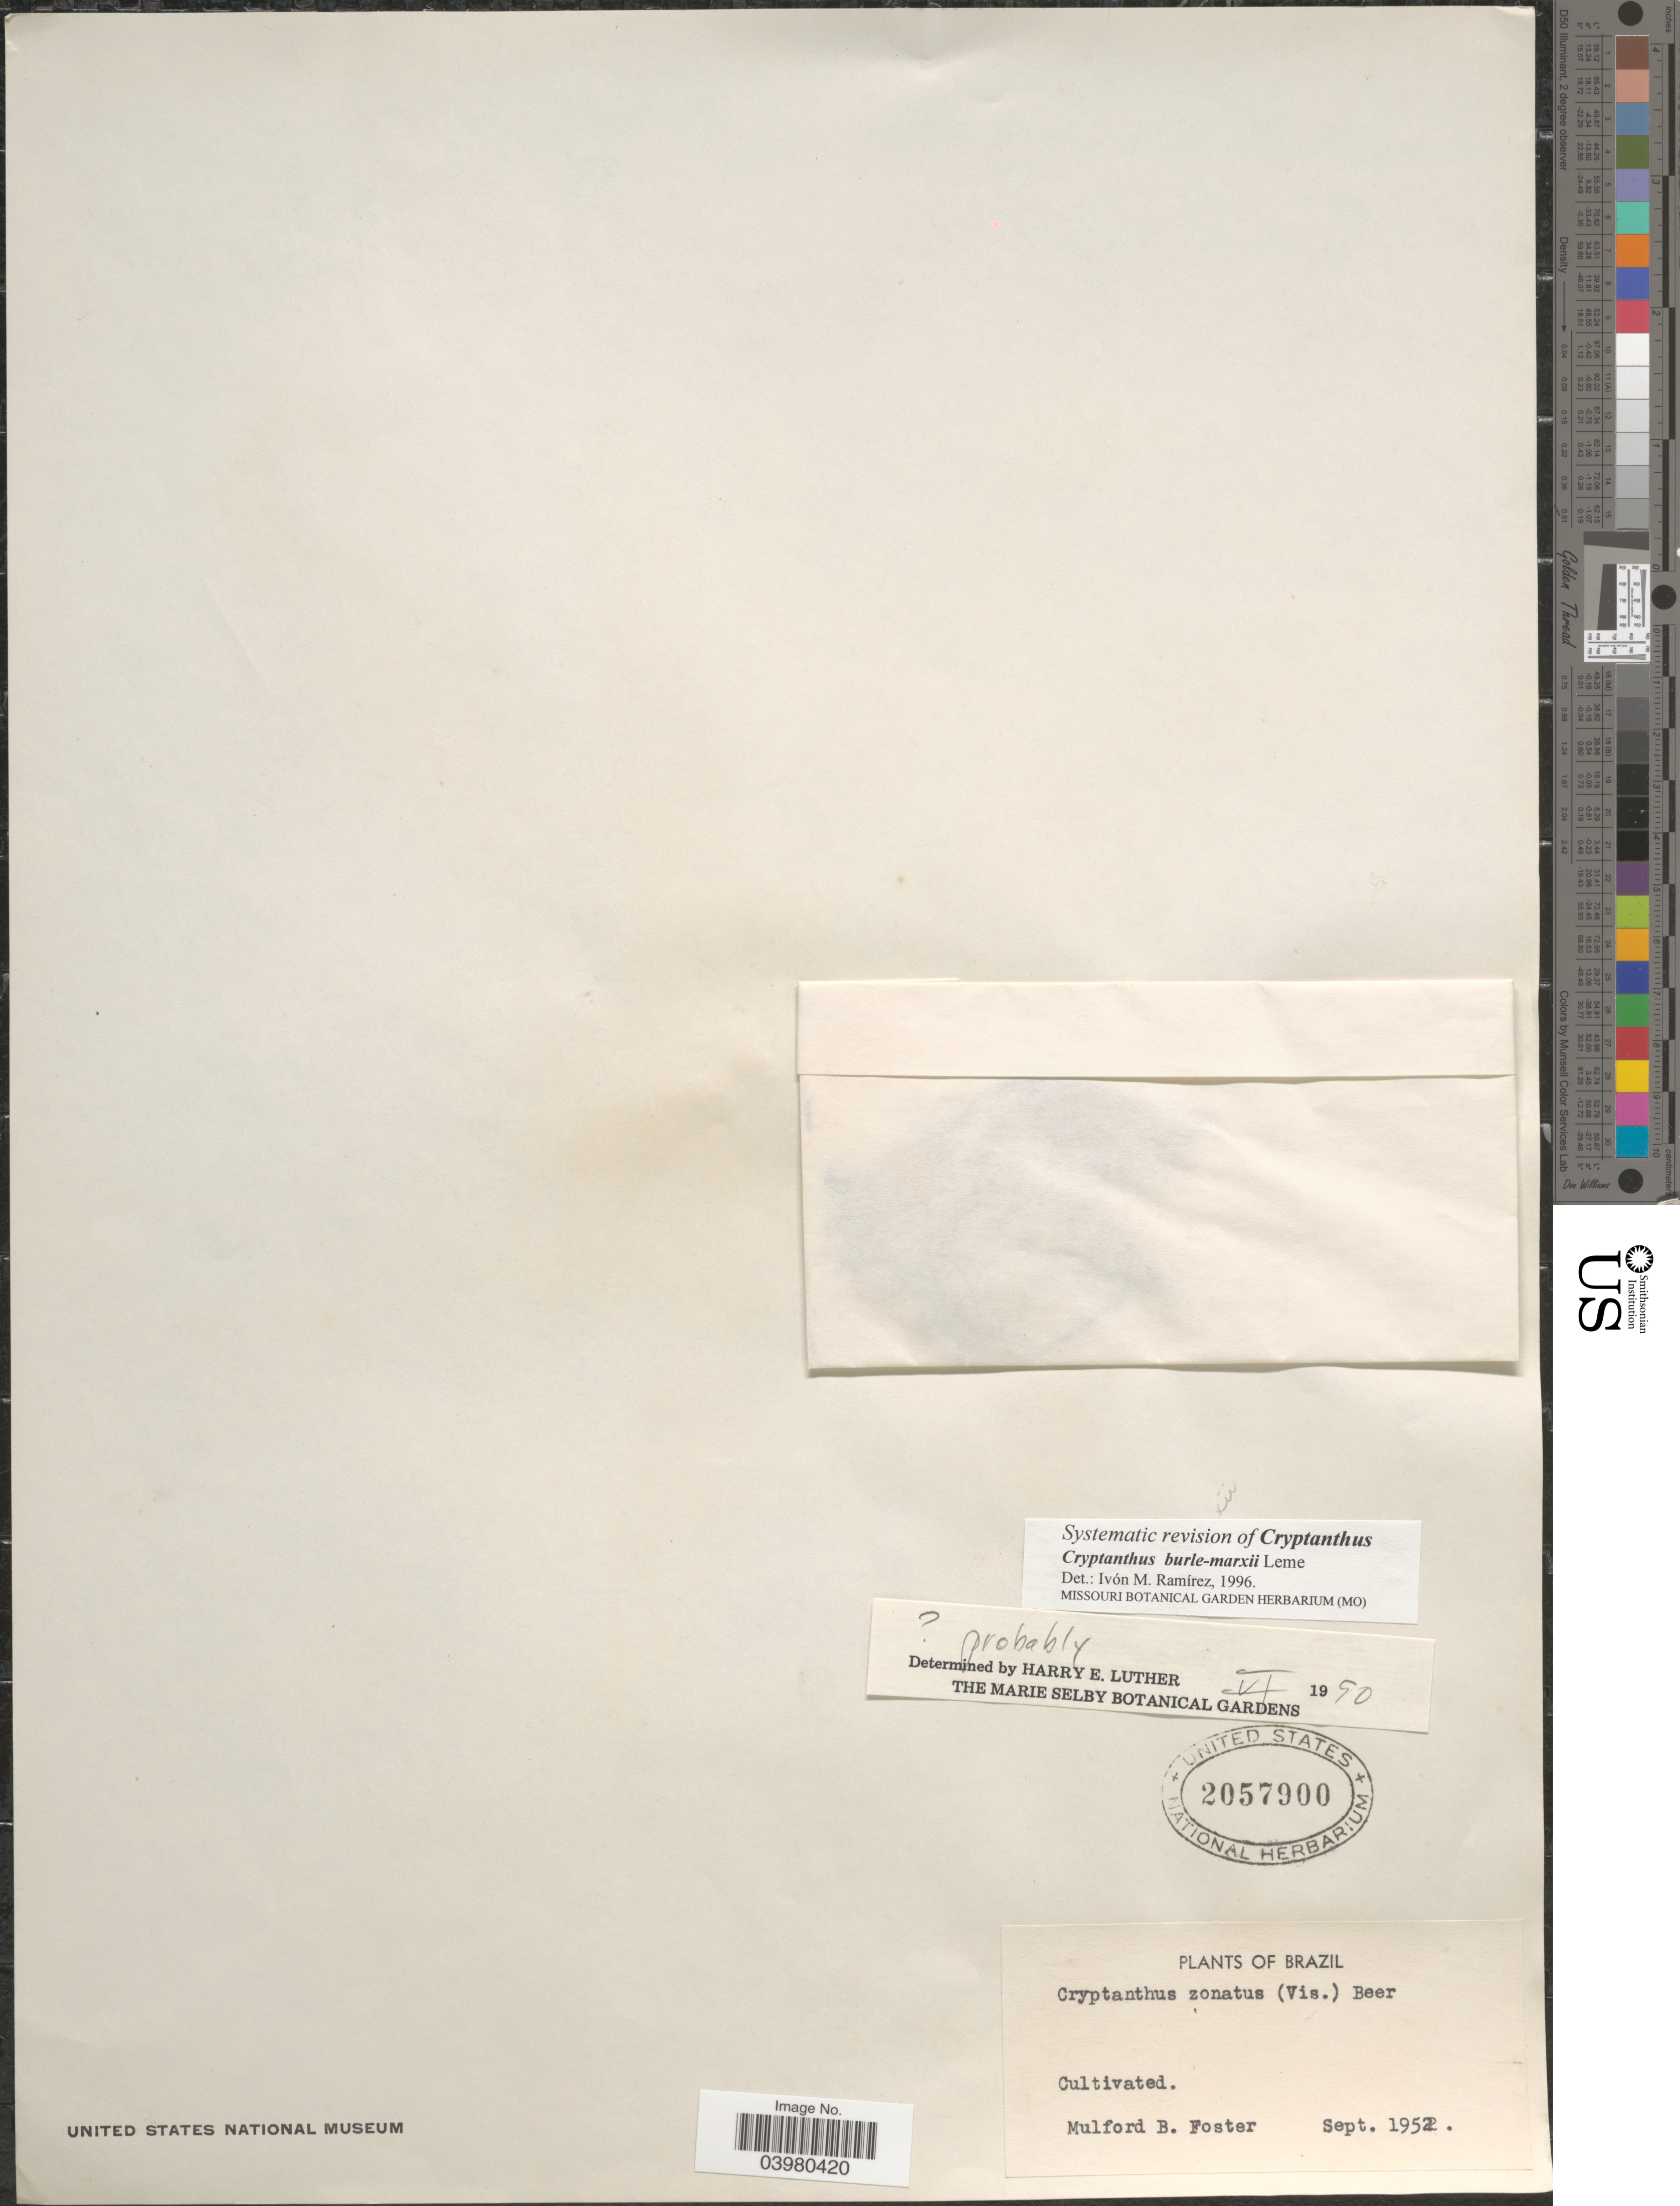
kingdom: Plantae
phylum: Tracheophyta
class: Liliopsida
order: Poales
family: Bromeliaceae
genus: Cryptanthus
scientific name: Cryptanthus burle-marxii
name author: Leme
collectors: M. B. Foster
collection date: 1952-09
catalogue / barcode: US 2057900